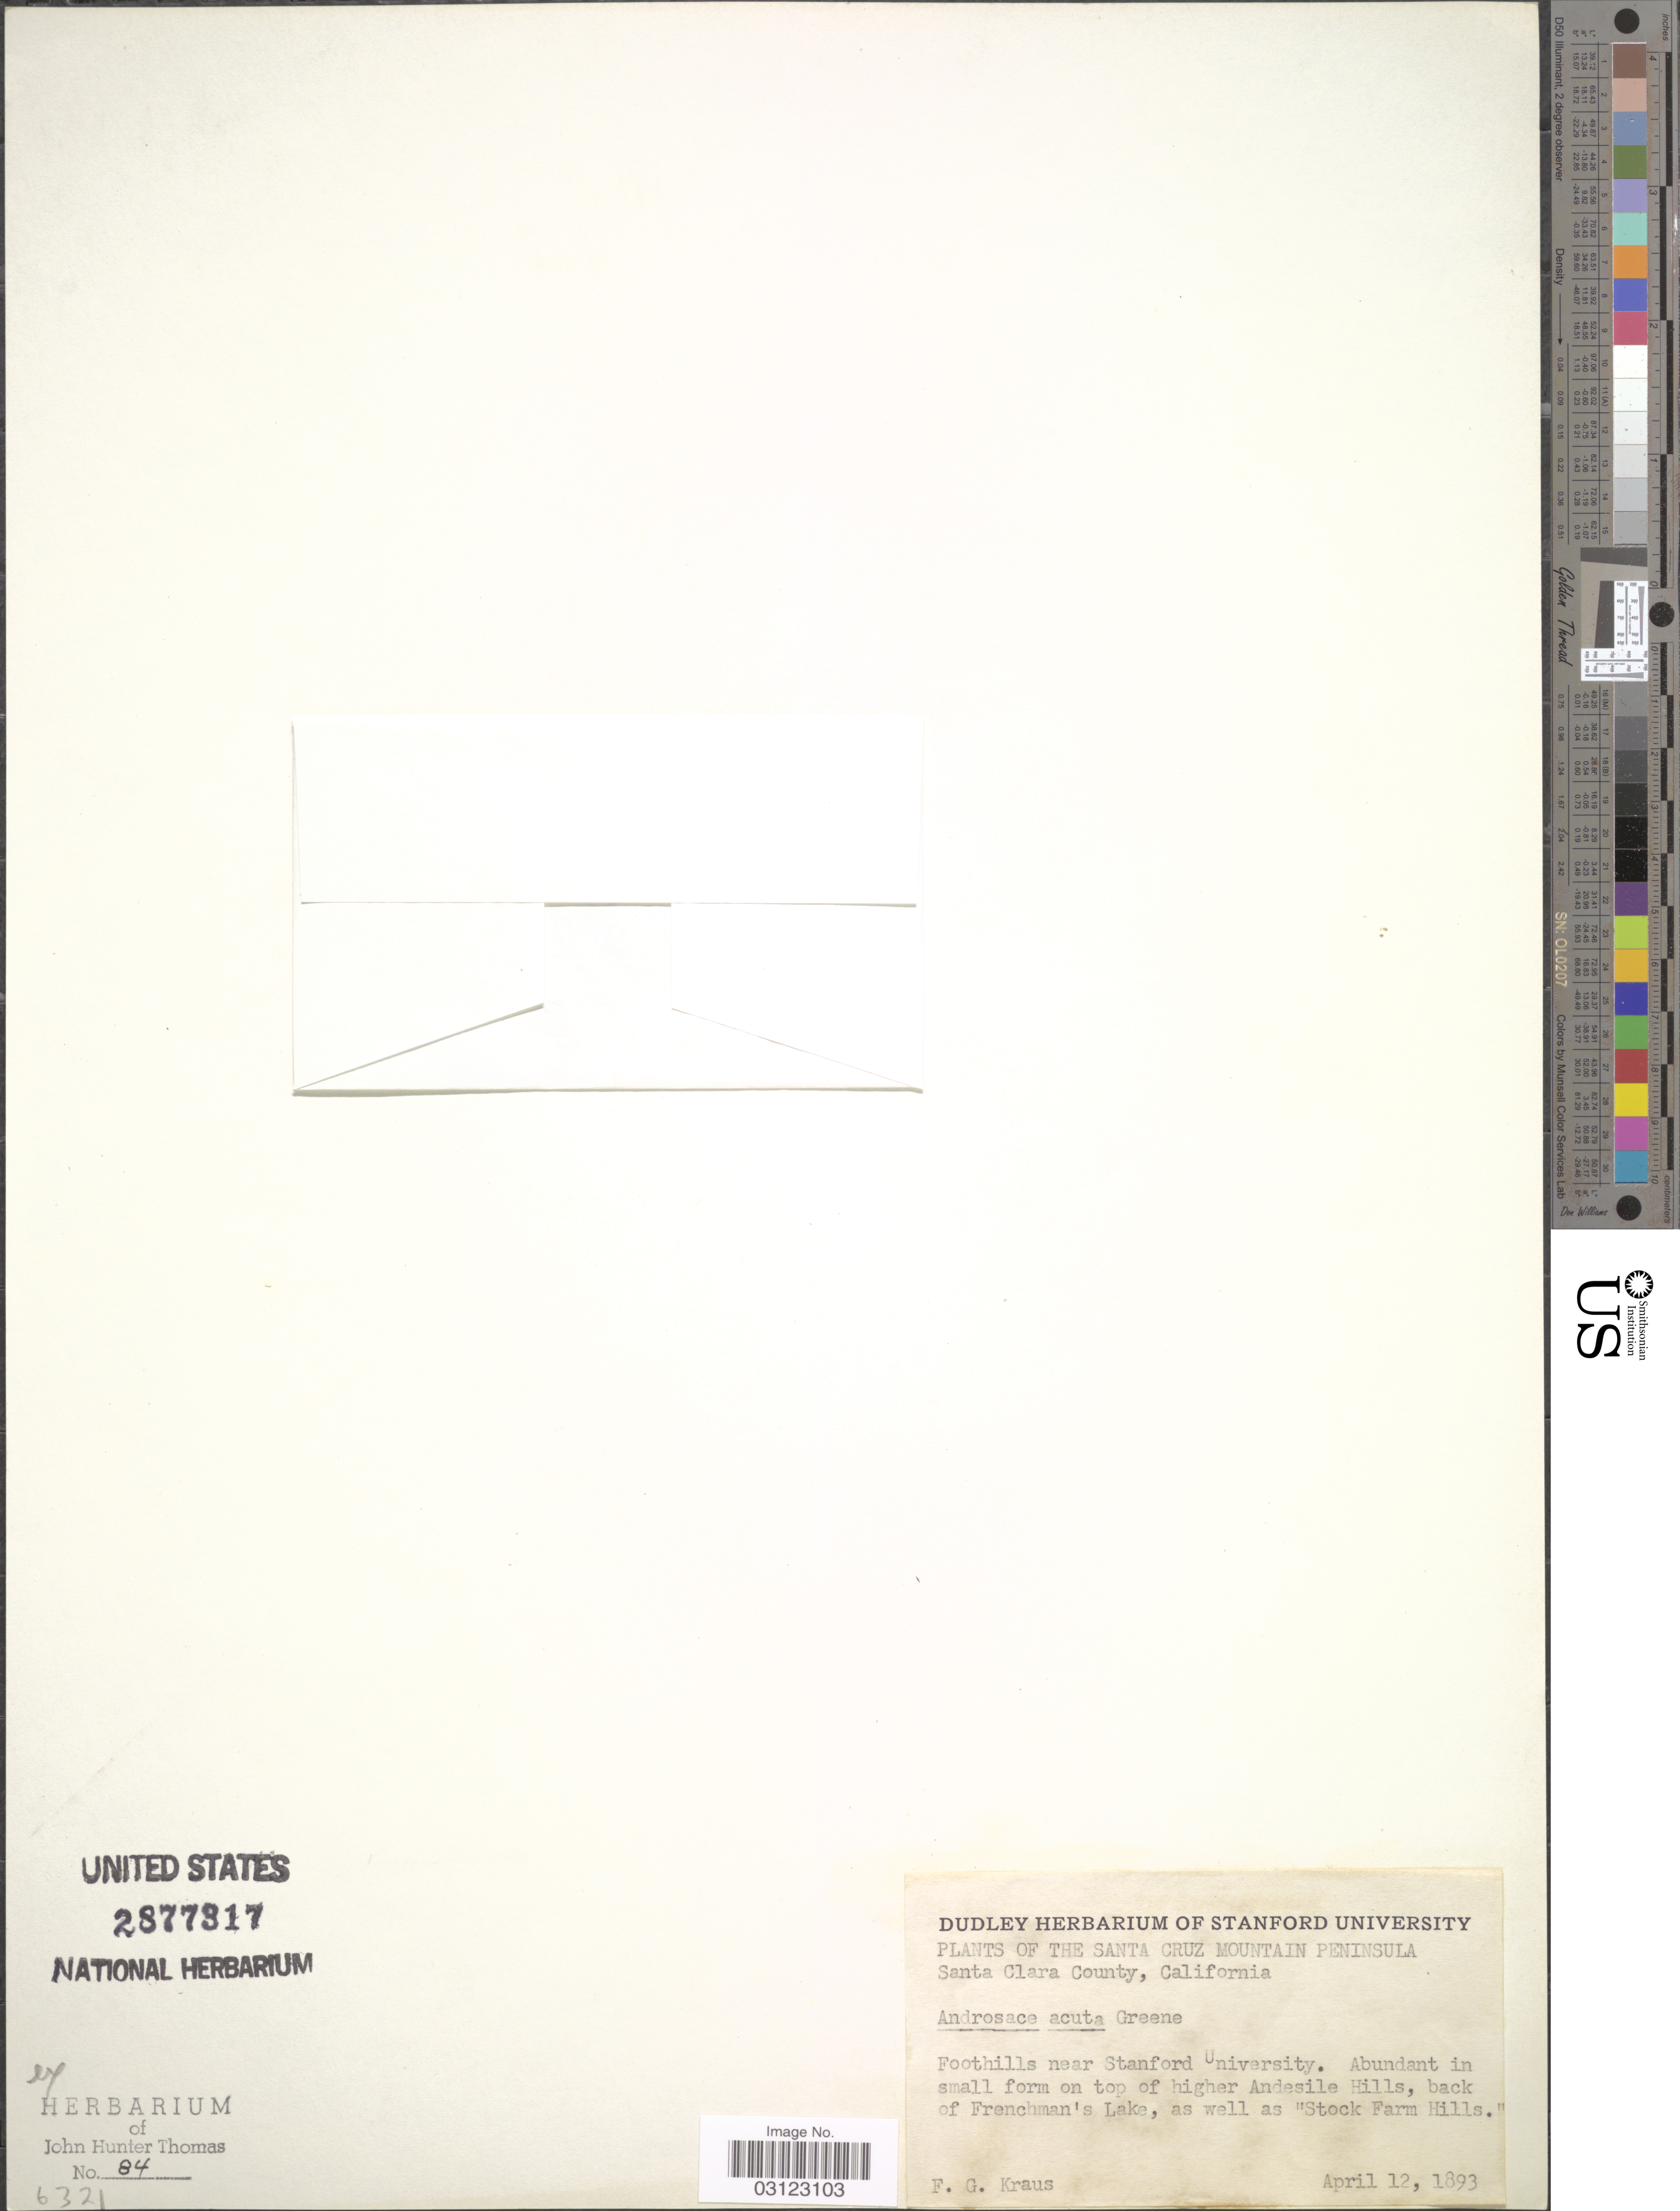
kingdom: Plantae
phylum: Tracheophyta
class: Magnoliopsida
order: Ericales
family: Primulaceae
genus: Androsace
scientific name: Androsace acuta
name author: Greene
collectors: F. Kraus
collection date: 1893-04-12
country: United States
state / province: California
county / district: Santa Clara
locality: The Santa Cruz Mountain Peninsula. Santa Clara County. Foothills near Stanford University. On top of higher Andesile Hills, back of Frenchman's Lake, as well as "Stock Farm Hills".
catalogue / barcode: US 2877317